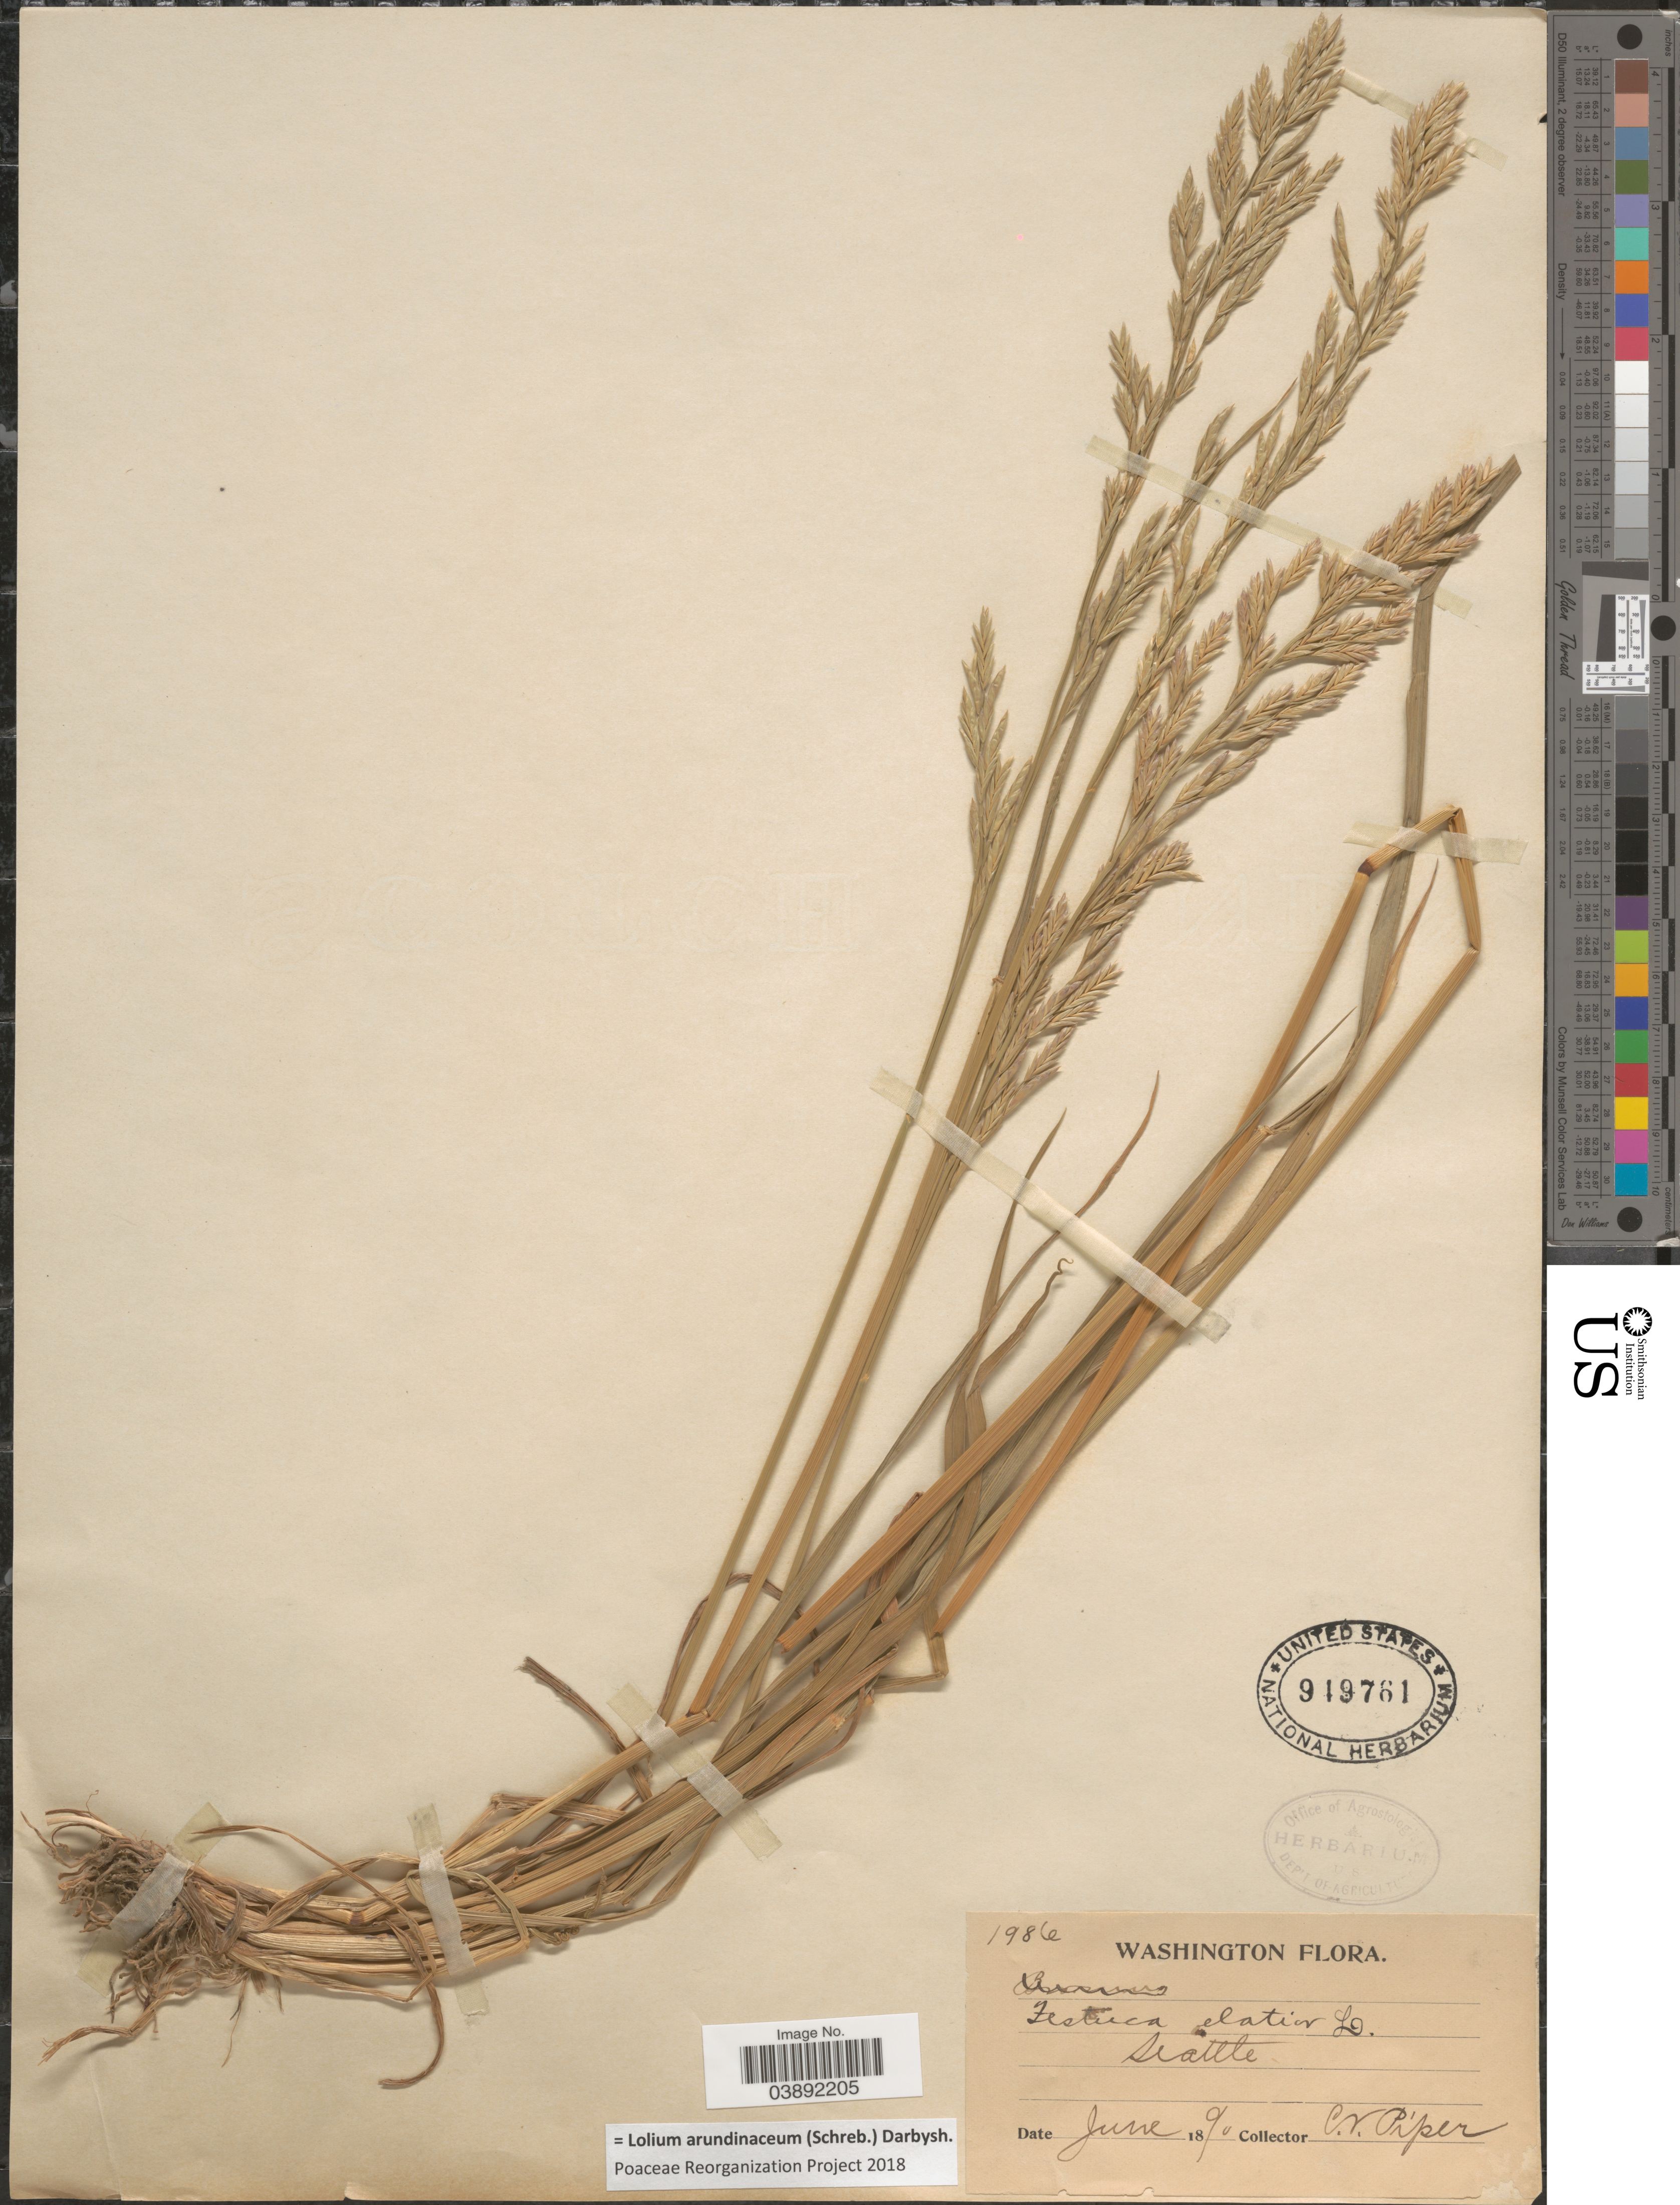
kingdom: Plantae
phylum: Tracheophyta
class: Liliopsida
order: Poales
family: Poaceae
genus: Lolium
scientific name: Lolium arundinaceum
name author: (Schreb.) Darbysh.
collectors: C. V. Piper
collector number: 1986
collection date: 1890-06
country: United States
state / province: Washington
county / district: King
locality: Seattle.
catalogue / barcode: US 949761